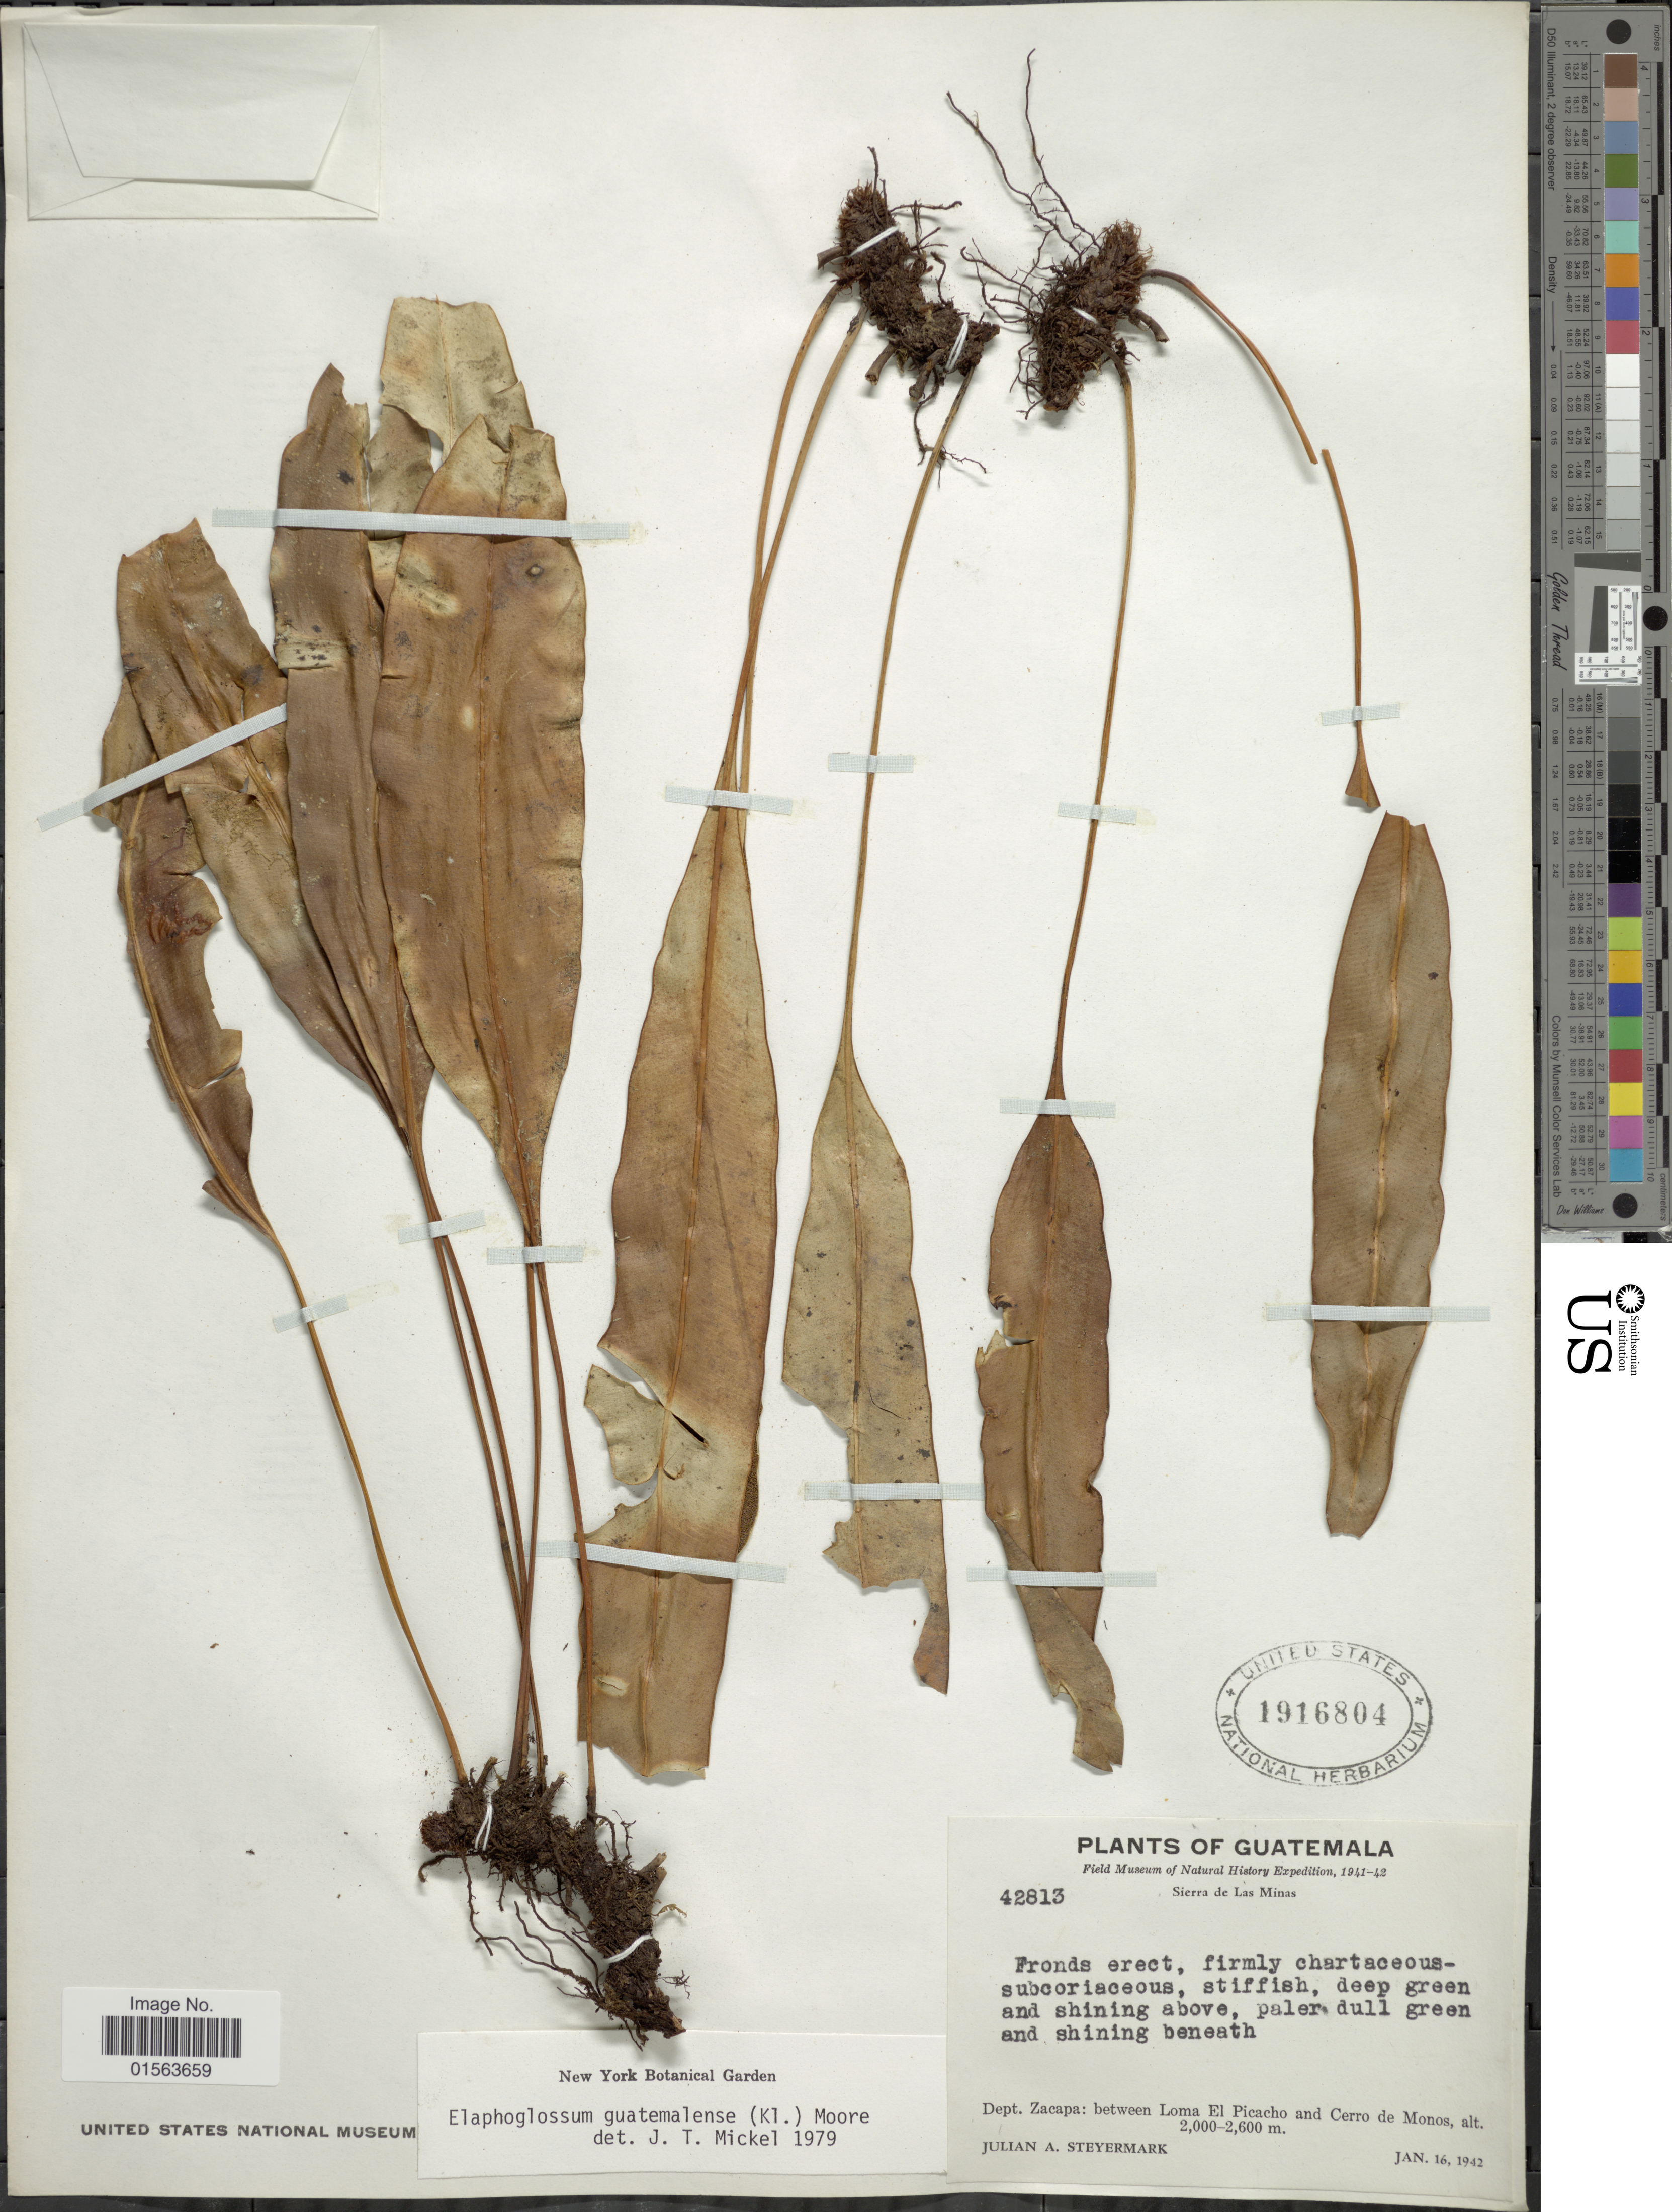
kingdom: Plantae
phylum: Tracheophyta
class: Polypodiopsida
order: Polypodiales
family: Dryopteridaceae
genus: Elaphoglossum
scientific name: Elaphoglossum dissitifrons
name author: Mickel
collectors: J. Steyermark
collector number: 42813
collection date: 1942-01-16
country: Guatemala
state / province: Zacapa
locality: Sierra de Las Minas, Dept. Zacapa: between Loma El Picacho and Cerro de Monos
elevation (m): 2000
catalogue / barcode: US 1916804